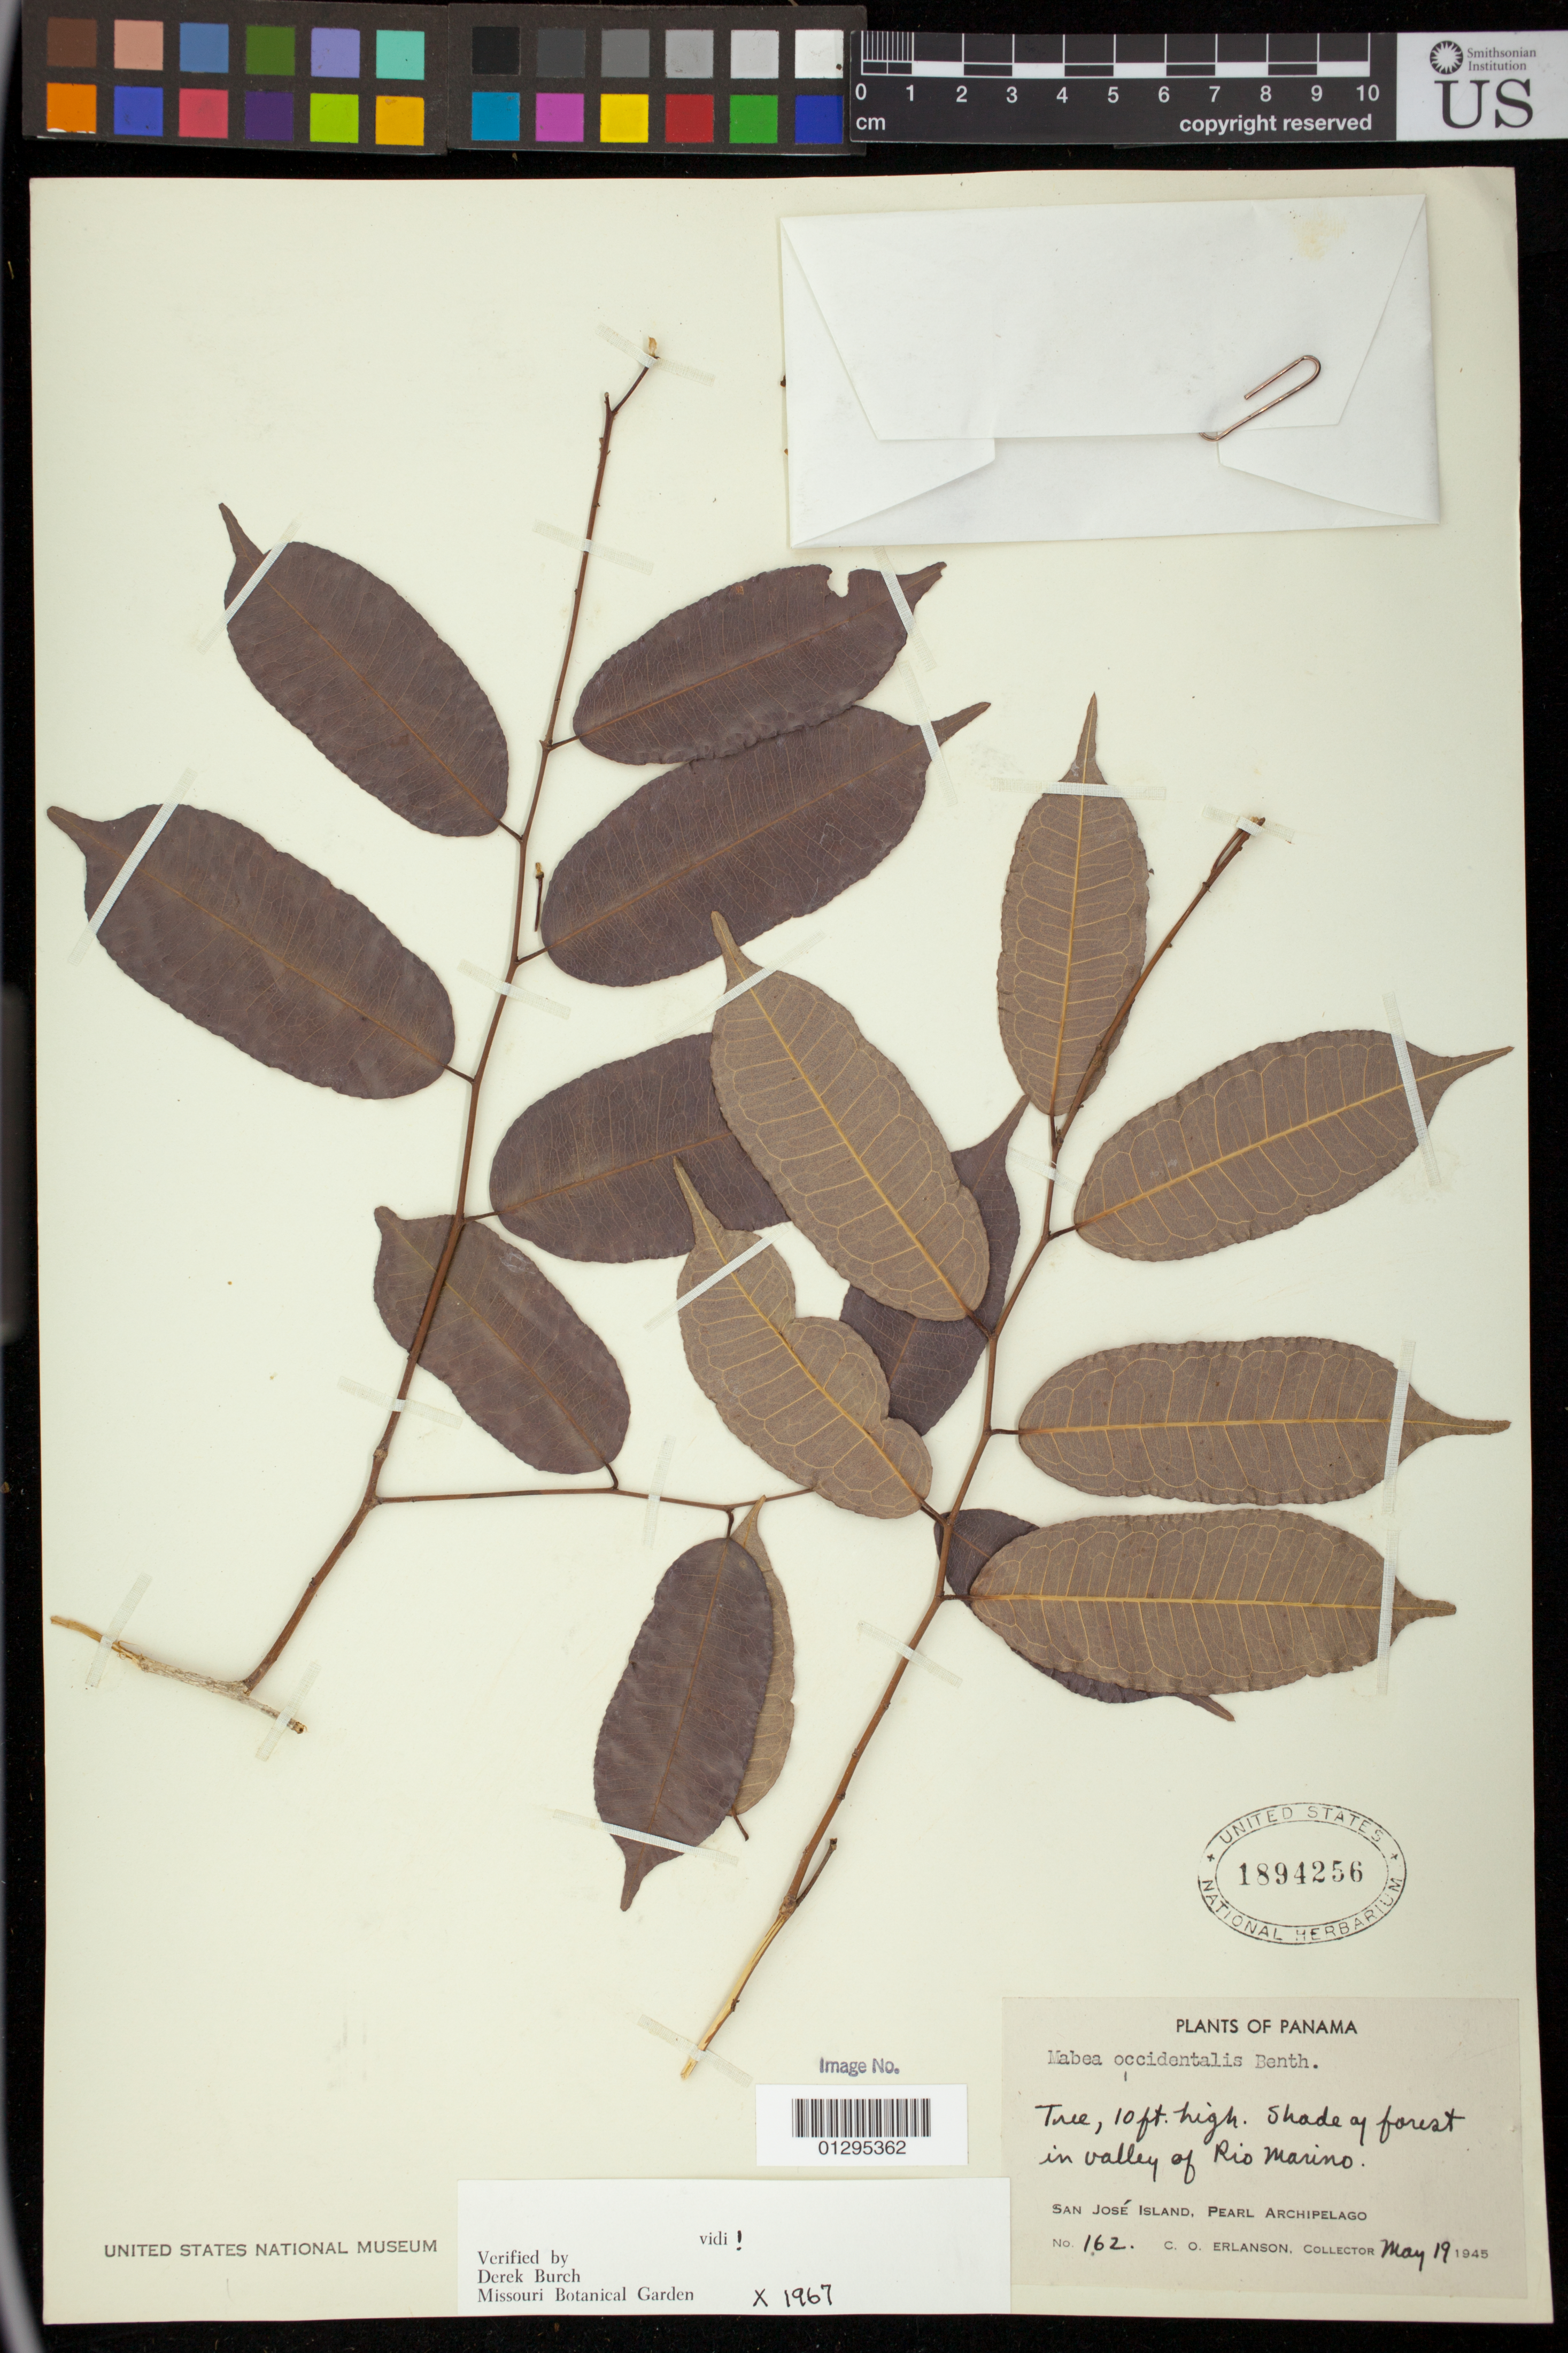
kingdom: Plantae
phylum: Tracheophyta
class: Magnoliopsida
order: Malpighiales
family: Euphorbiaceae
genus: Mabea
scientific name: Mabea occidentalis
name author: Benth.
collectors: C. O. Erlanson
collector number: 162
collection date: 1945-05-19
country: Panama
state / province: Panamá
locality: San Jose Island, Pearl Archipelago in valley of Rio Marino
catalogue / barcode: US 1894256